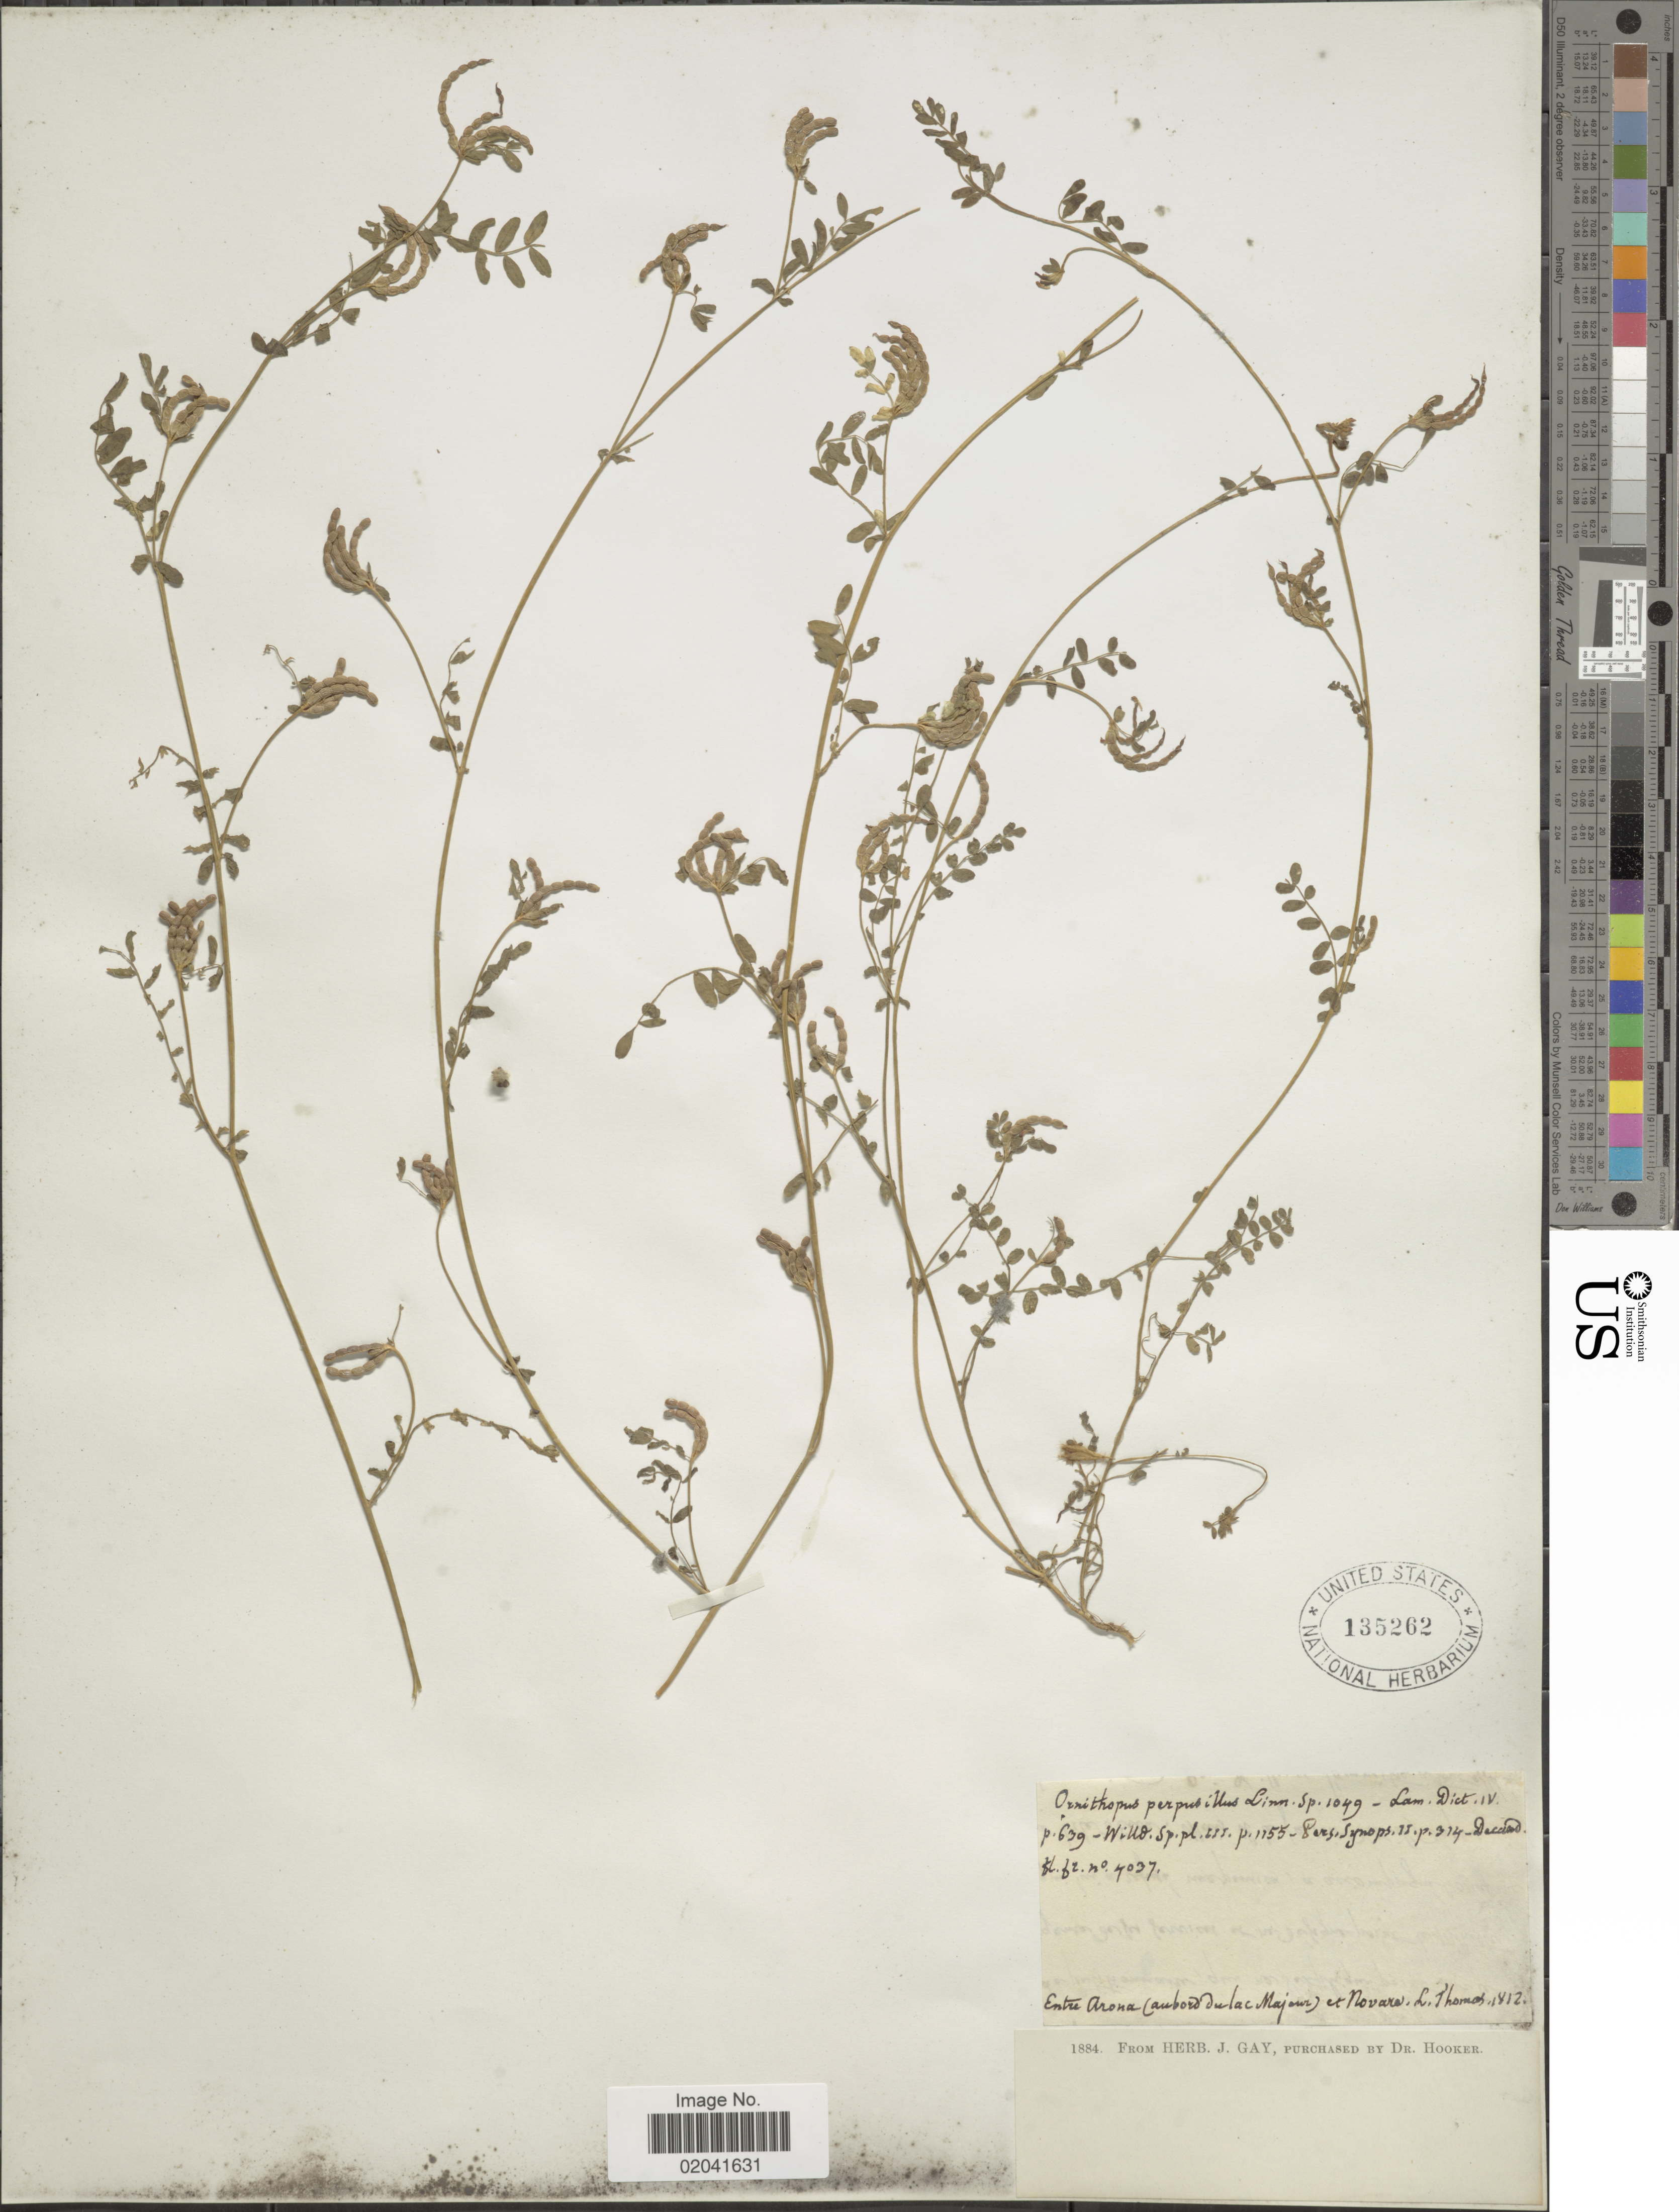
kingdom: Plantae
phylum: Tracheophyta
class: Magnoliopsida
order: Fabales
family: Fabaceae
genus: Ornithopus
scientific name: Ornithopus perpusillus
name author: L.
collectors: L. Thomas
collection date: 1812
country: Italy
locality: Entre Arona (au bord du lac Majour) et Novare.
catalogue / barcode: US 135262